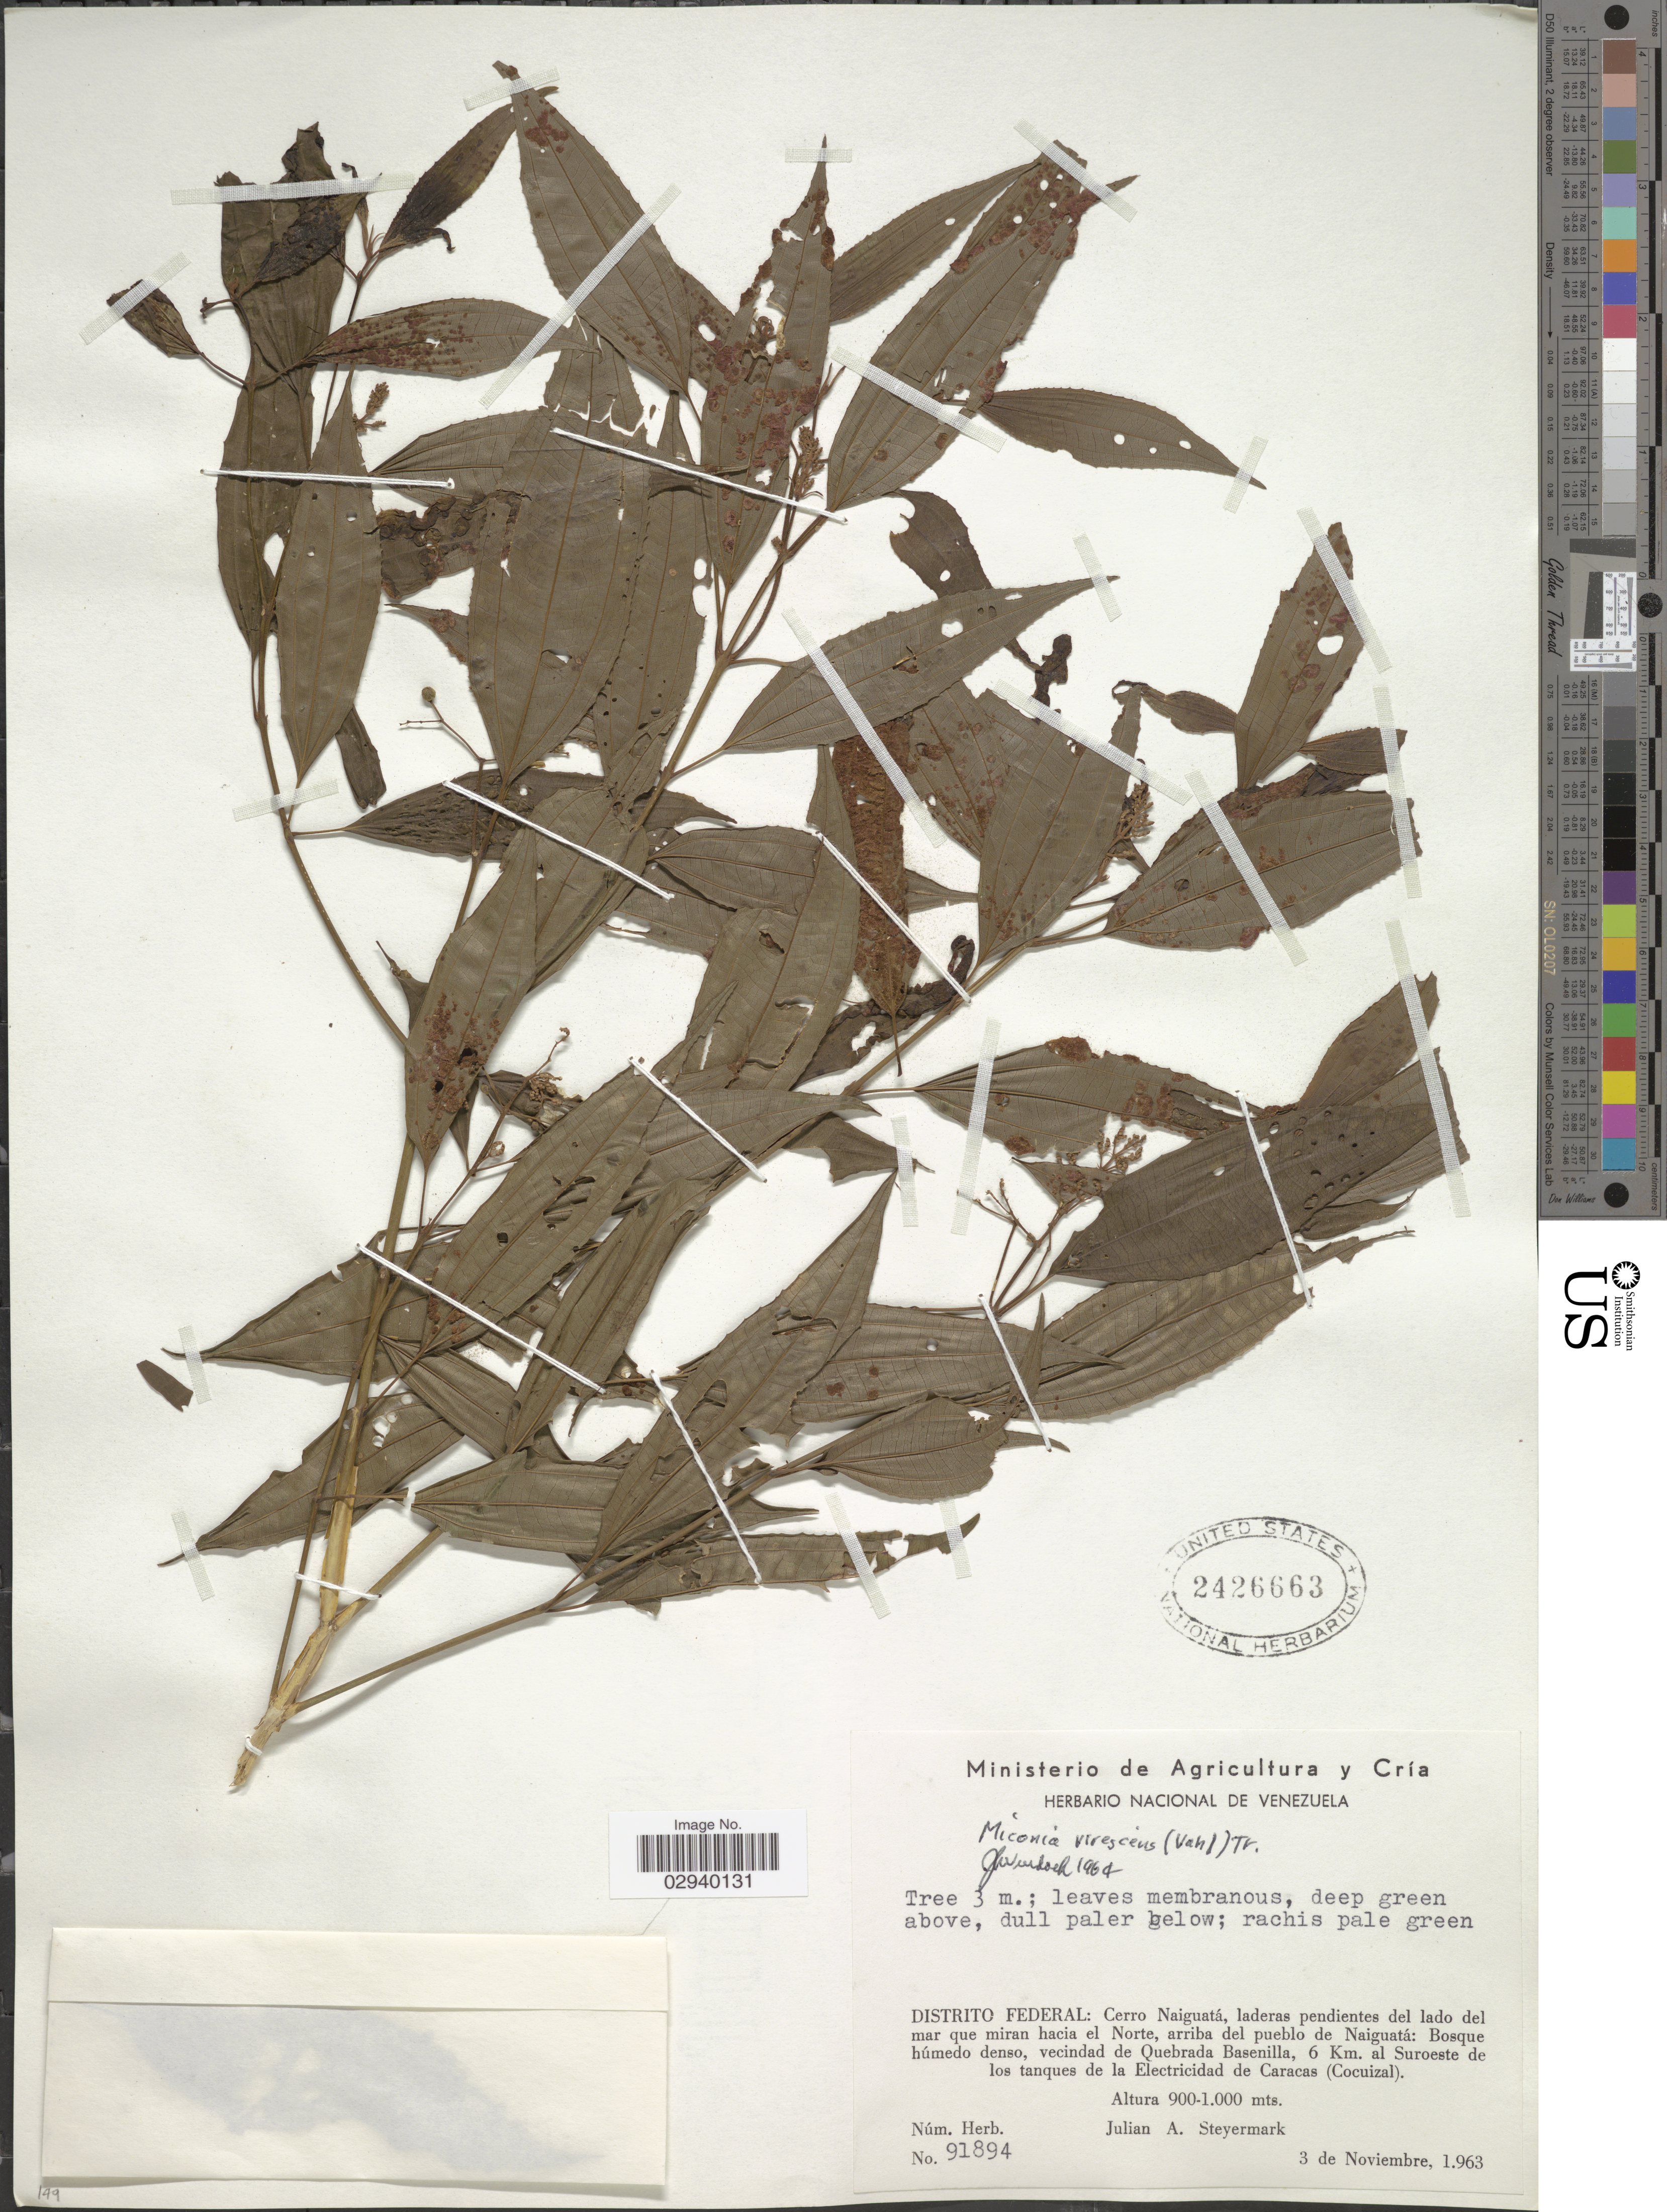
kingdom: Plantae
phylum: Tracheophyta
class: Magnoliopsida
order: Myrtales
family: Melastomataceae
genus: Miconia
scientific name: Miconia laevigata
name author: (L.) D. Don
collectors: J. Steyermark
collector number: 91894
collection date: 1963-11-03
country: Venezuela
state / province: Distrito Federal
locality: Distrito Federal: Cerro Naiguatá, laderas pendientes del lado del mar que miran hacia el Norte, arriba del pueblo de Naiguatá: Bosque húmedo denso, vecindad de Quebrada Basenilla, 6 Km. al Suroeste de los tanques de la Electricidad de Caracas (Cocuizal).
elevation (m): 900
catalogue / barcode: US 2426663